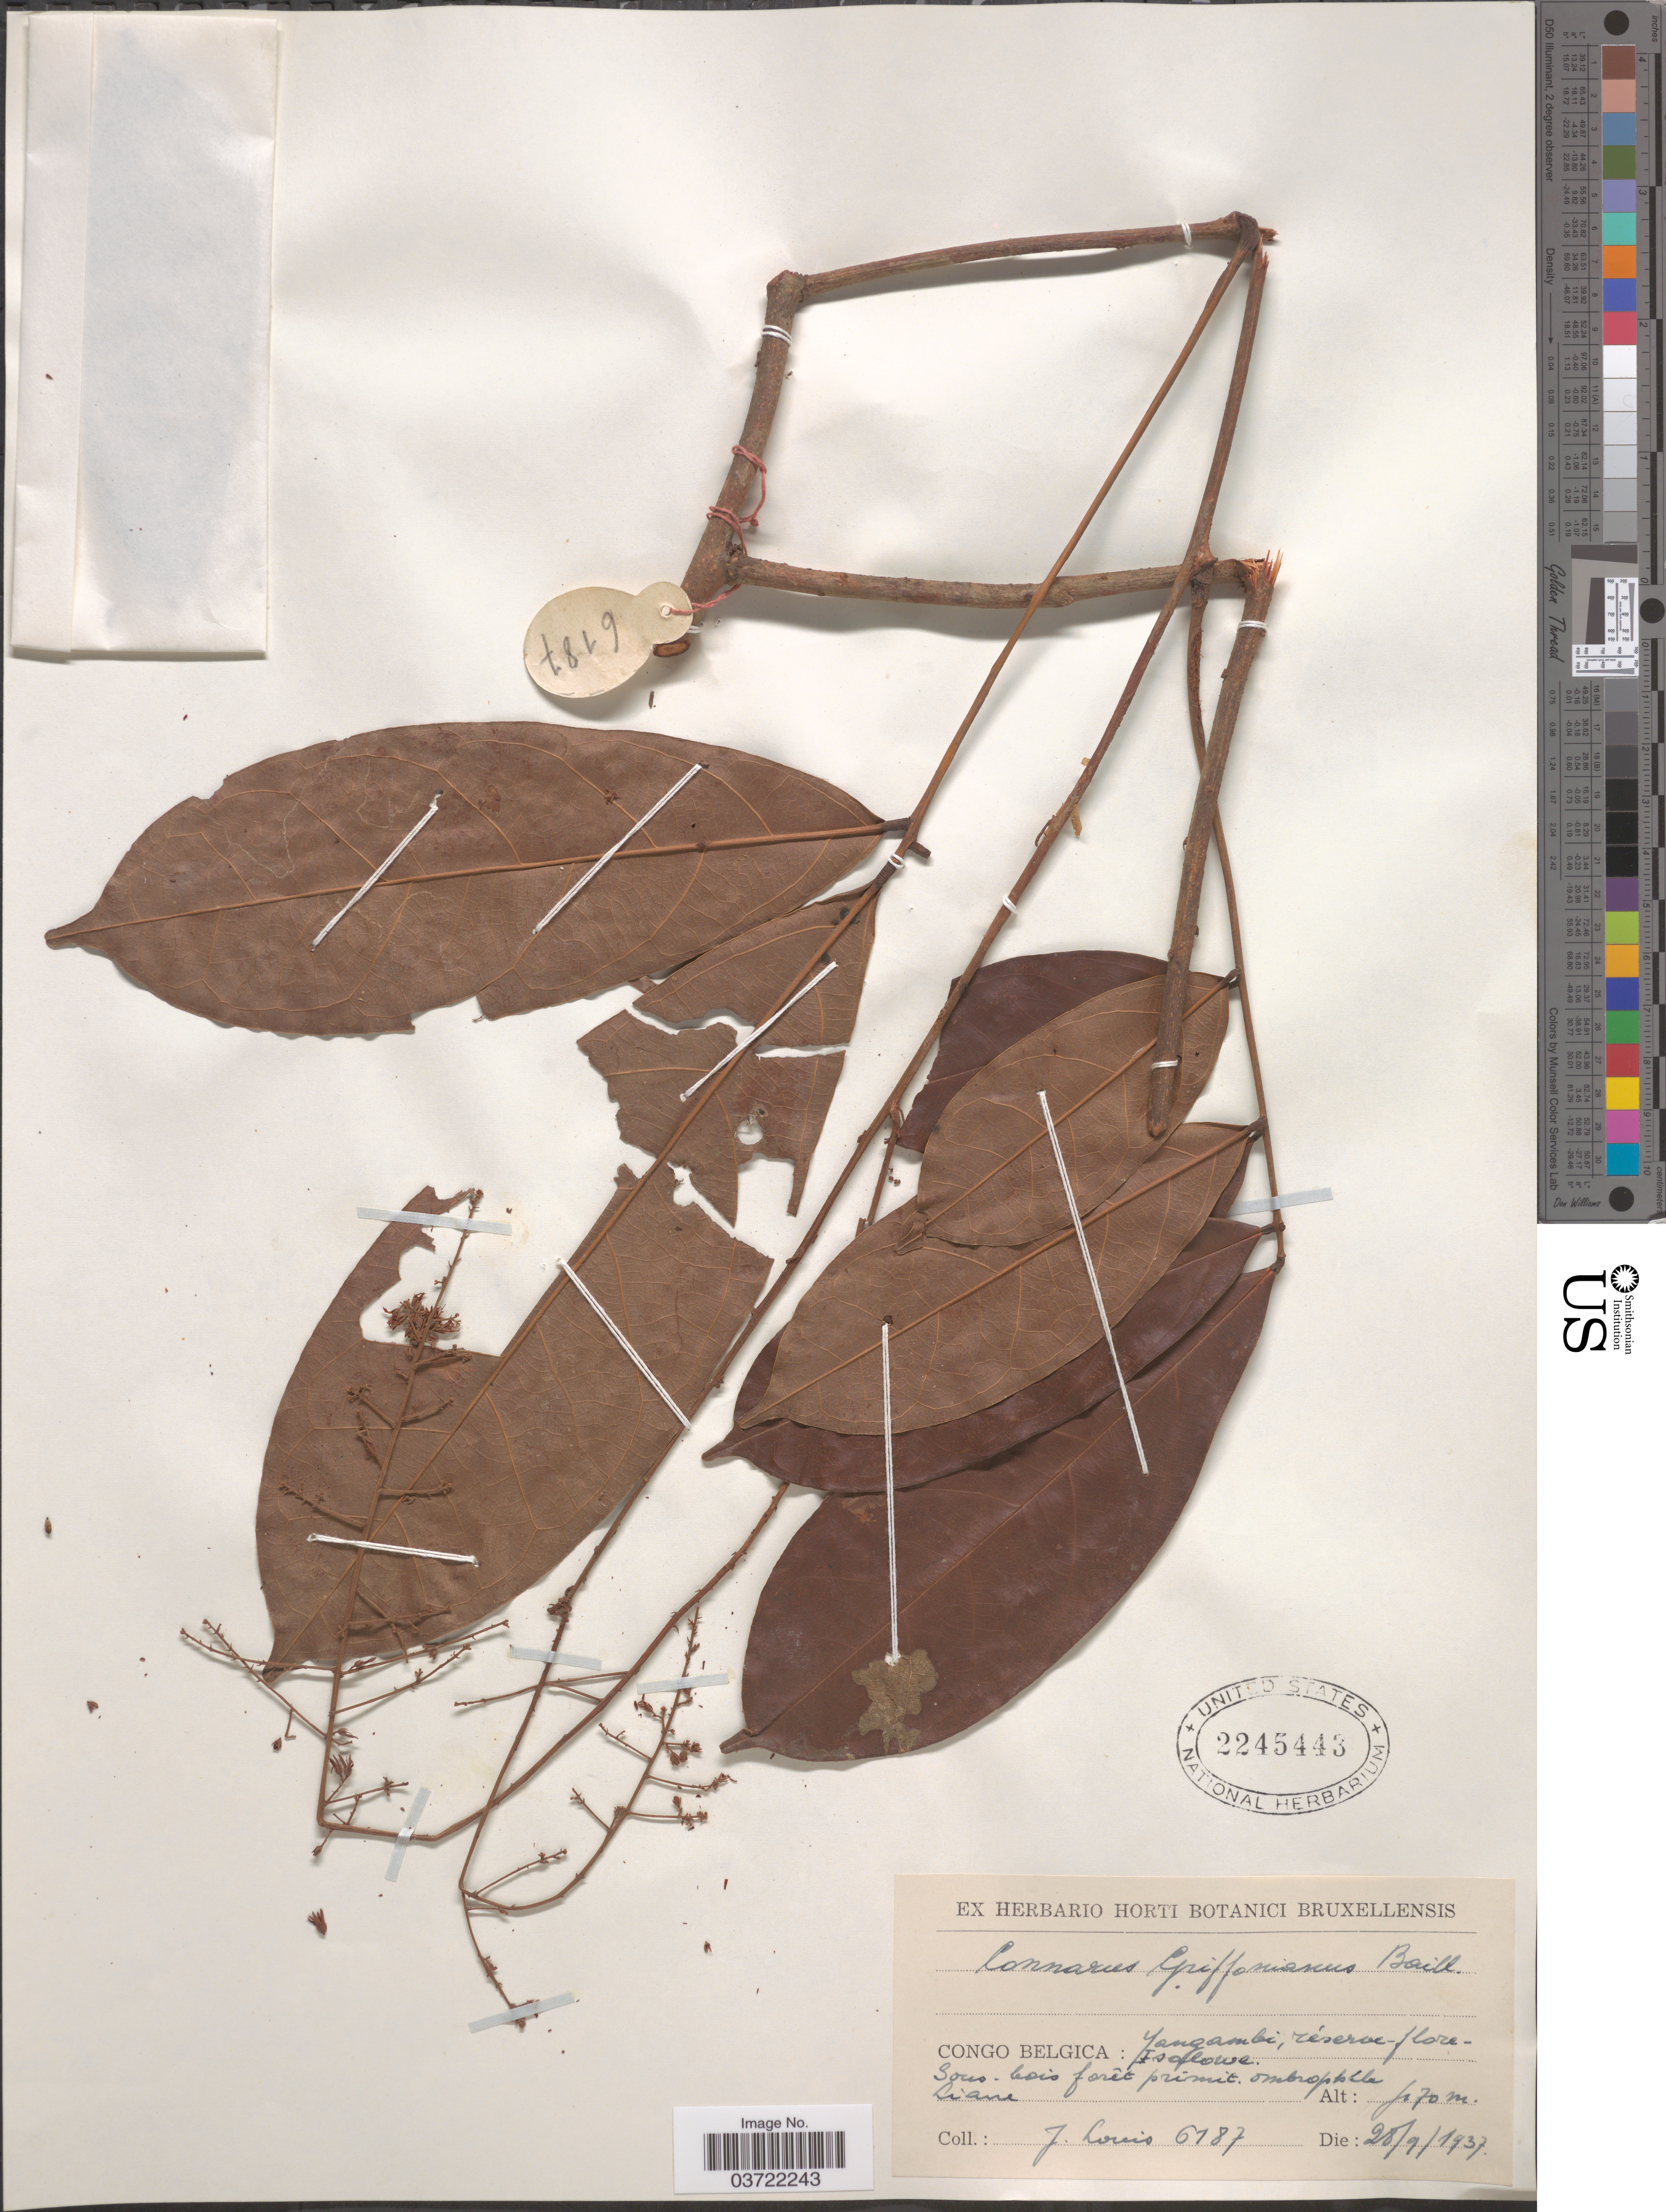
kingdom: Plantae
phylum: Tracheophyta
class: Magnoliopsida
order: Oxalidales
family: Connaraceae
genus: Connarus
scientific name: Connarus griffonianus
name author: Baill.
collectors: J. Louis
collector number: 6187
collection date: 1937-09-28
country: Congo, Democratic Republic of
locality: Congo Belgica: Yansambi, réserve-flore-Isalowe.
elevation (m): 470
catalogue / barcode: US 2245443